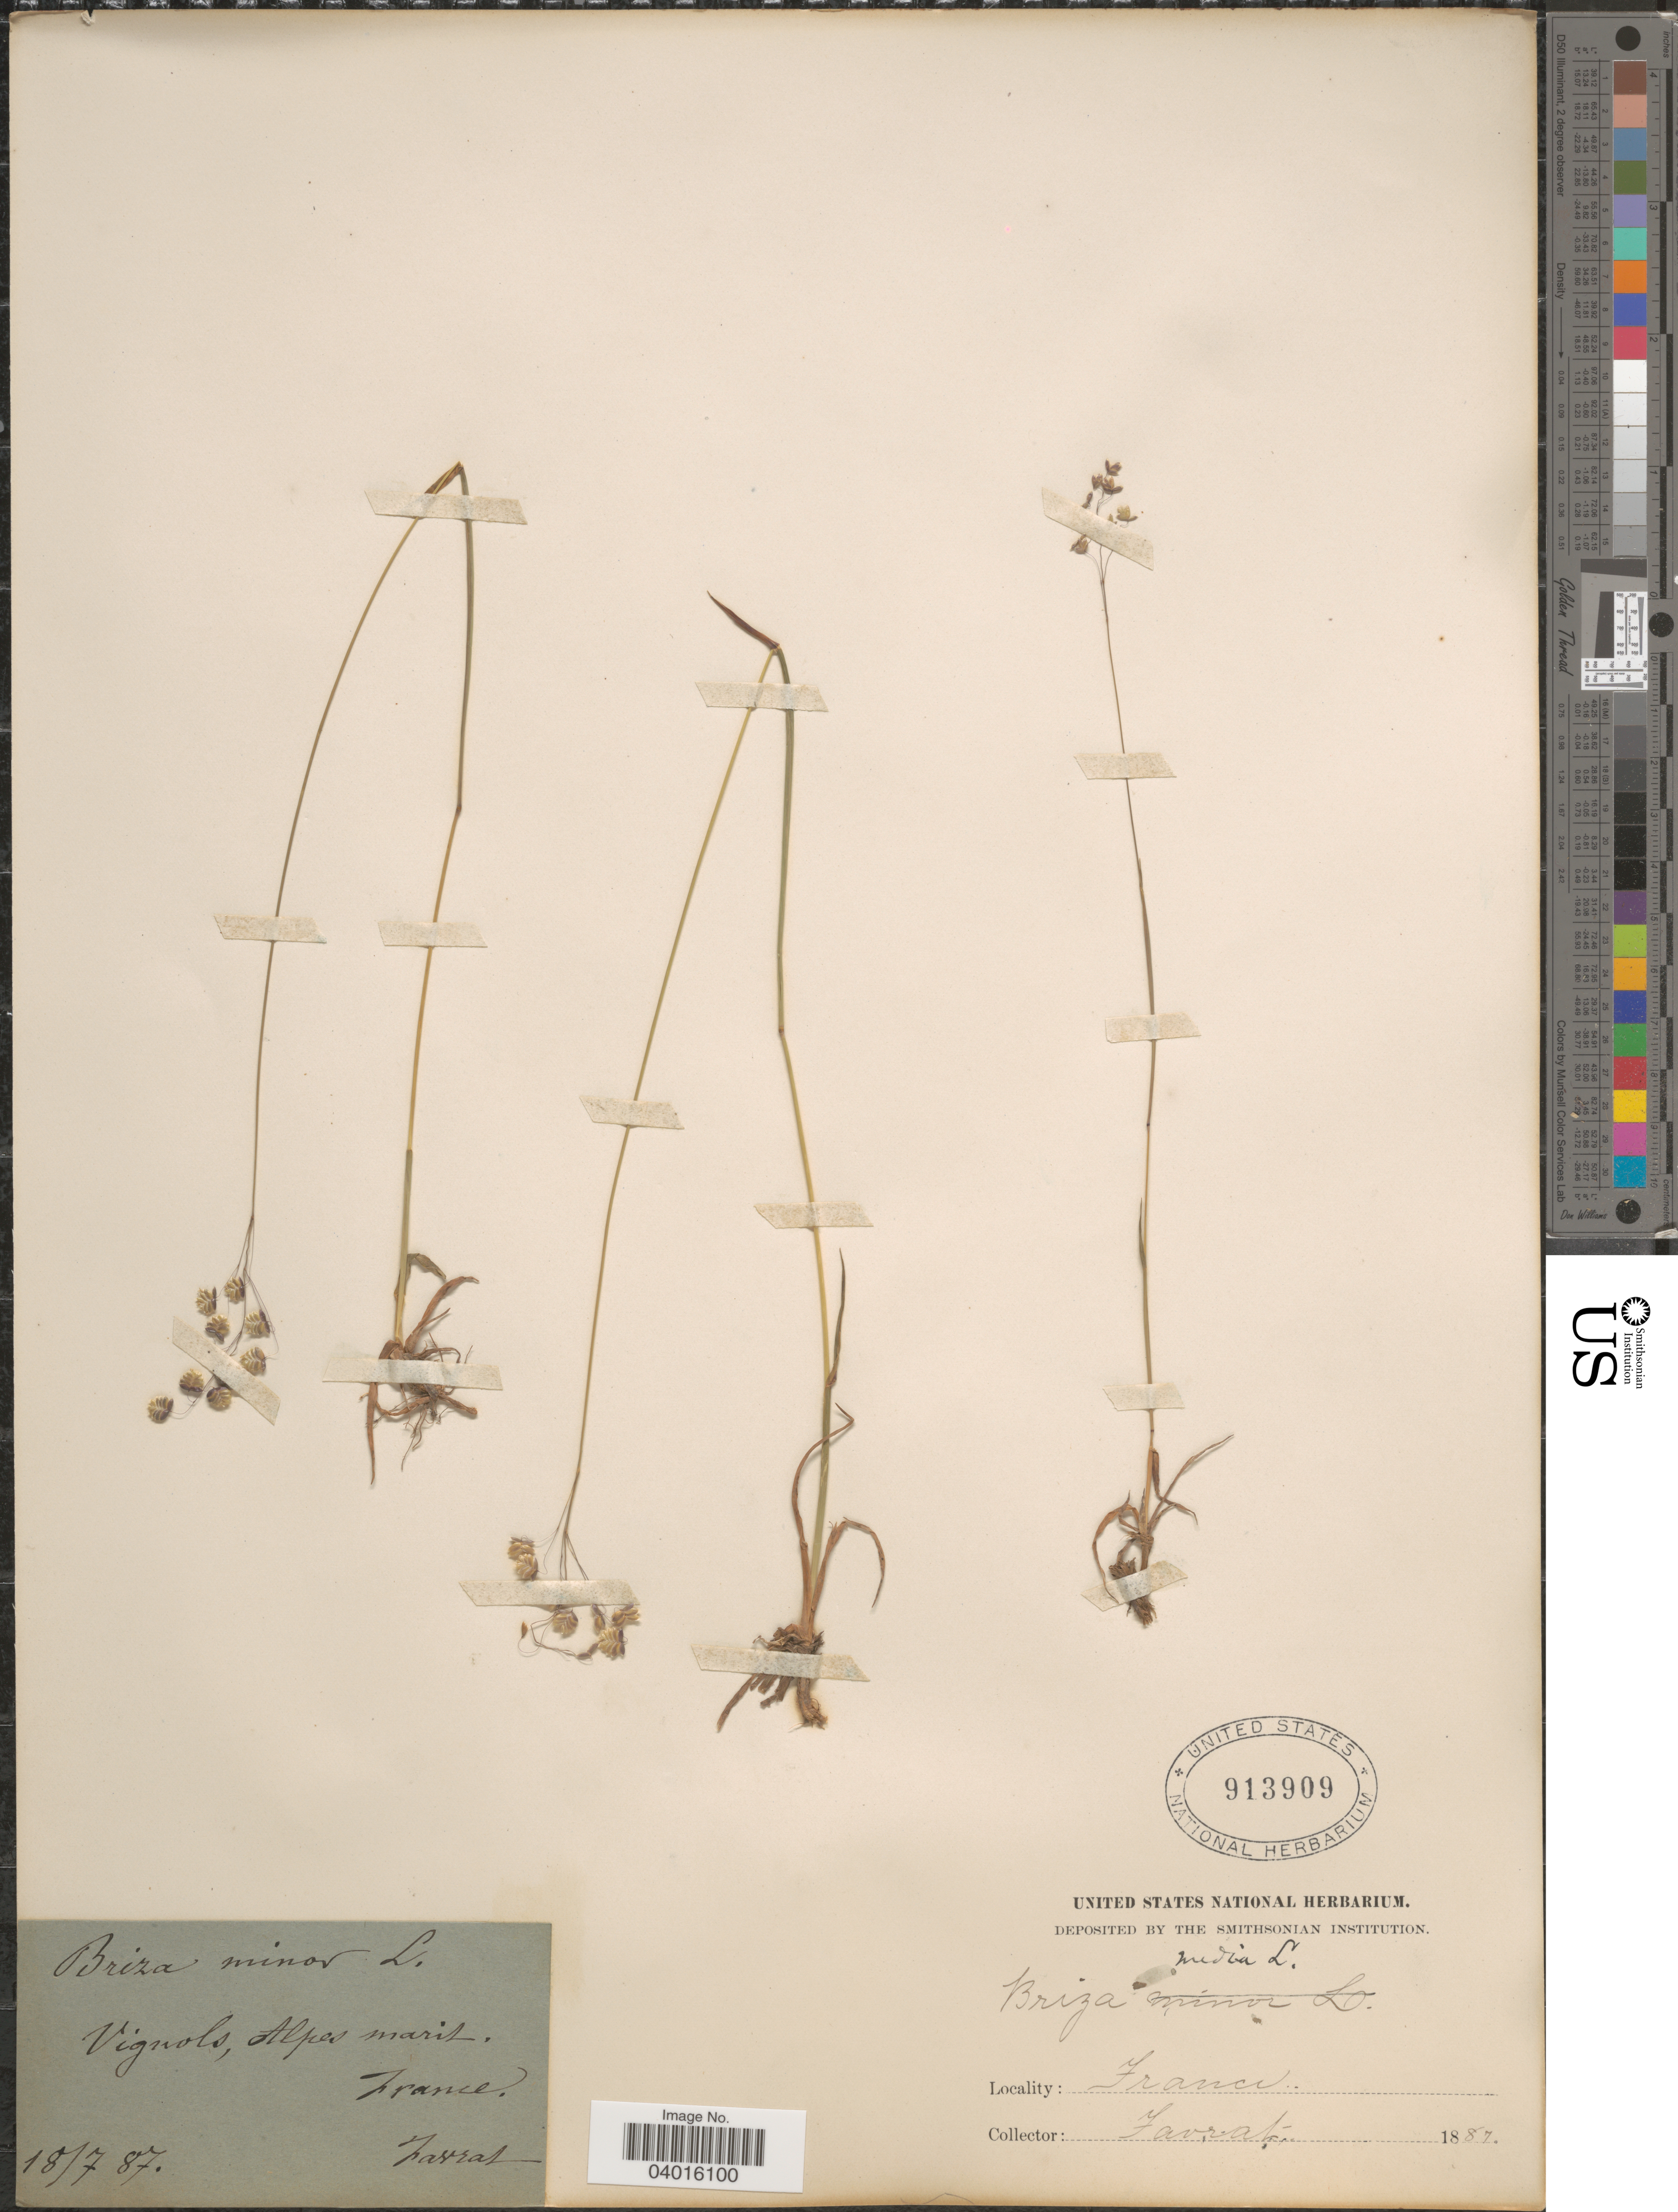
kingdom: Plantae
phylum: Tracheophyta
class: Liliopsida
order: Poales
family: Poaceae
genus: Briza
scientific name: Briza media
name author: L.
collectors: L. Favrat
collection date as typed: Transcribed d/m/y: 18/7/87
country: France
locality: Vignolo, Alpes marit.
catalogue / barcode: US 913909